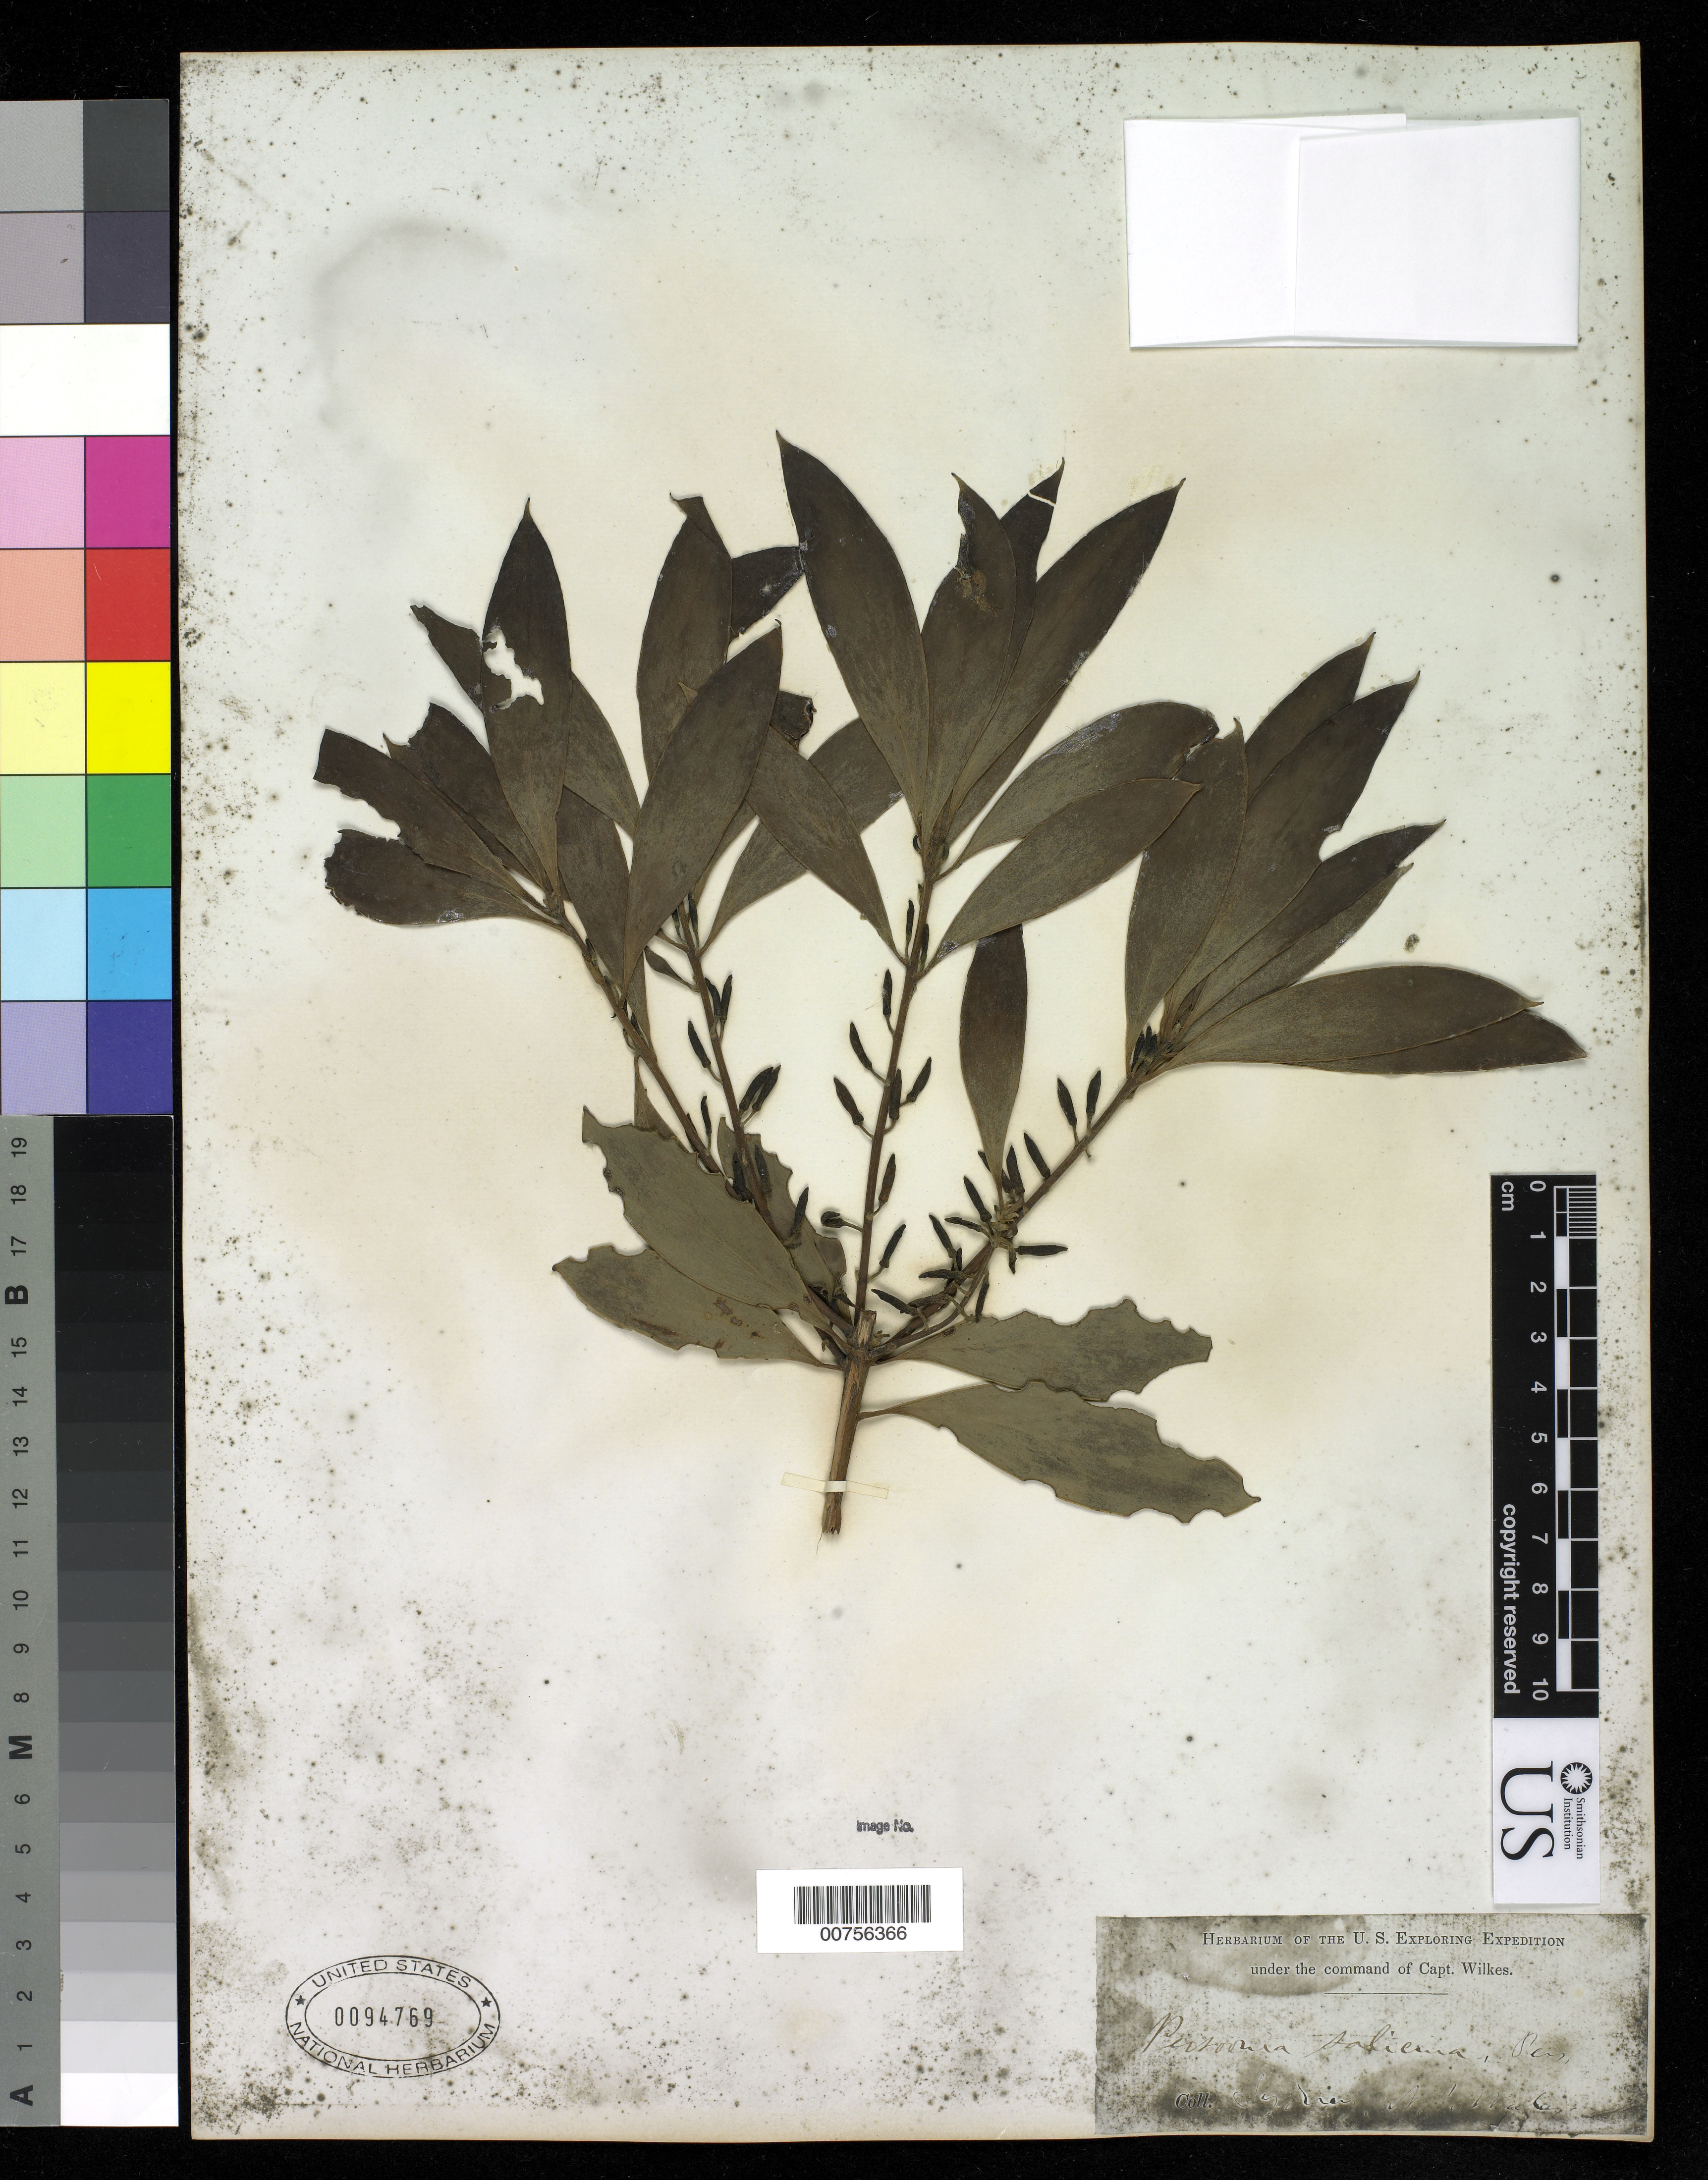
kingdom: Plantae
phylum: Tracheophyta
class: Magnoliopsida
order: Proteales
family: Proteaceae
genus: Persoonia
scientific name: Persoonia laevis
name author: Domin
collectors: Wilkes Explor. Exped.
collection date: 1838/1842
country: Australia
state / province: New South Wales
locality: Sydney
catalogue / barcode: US 94769